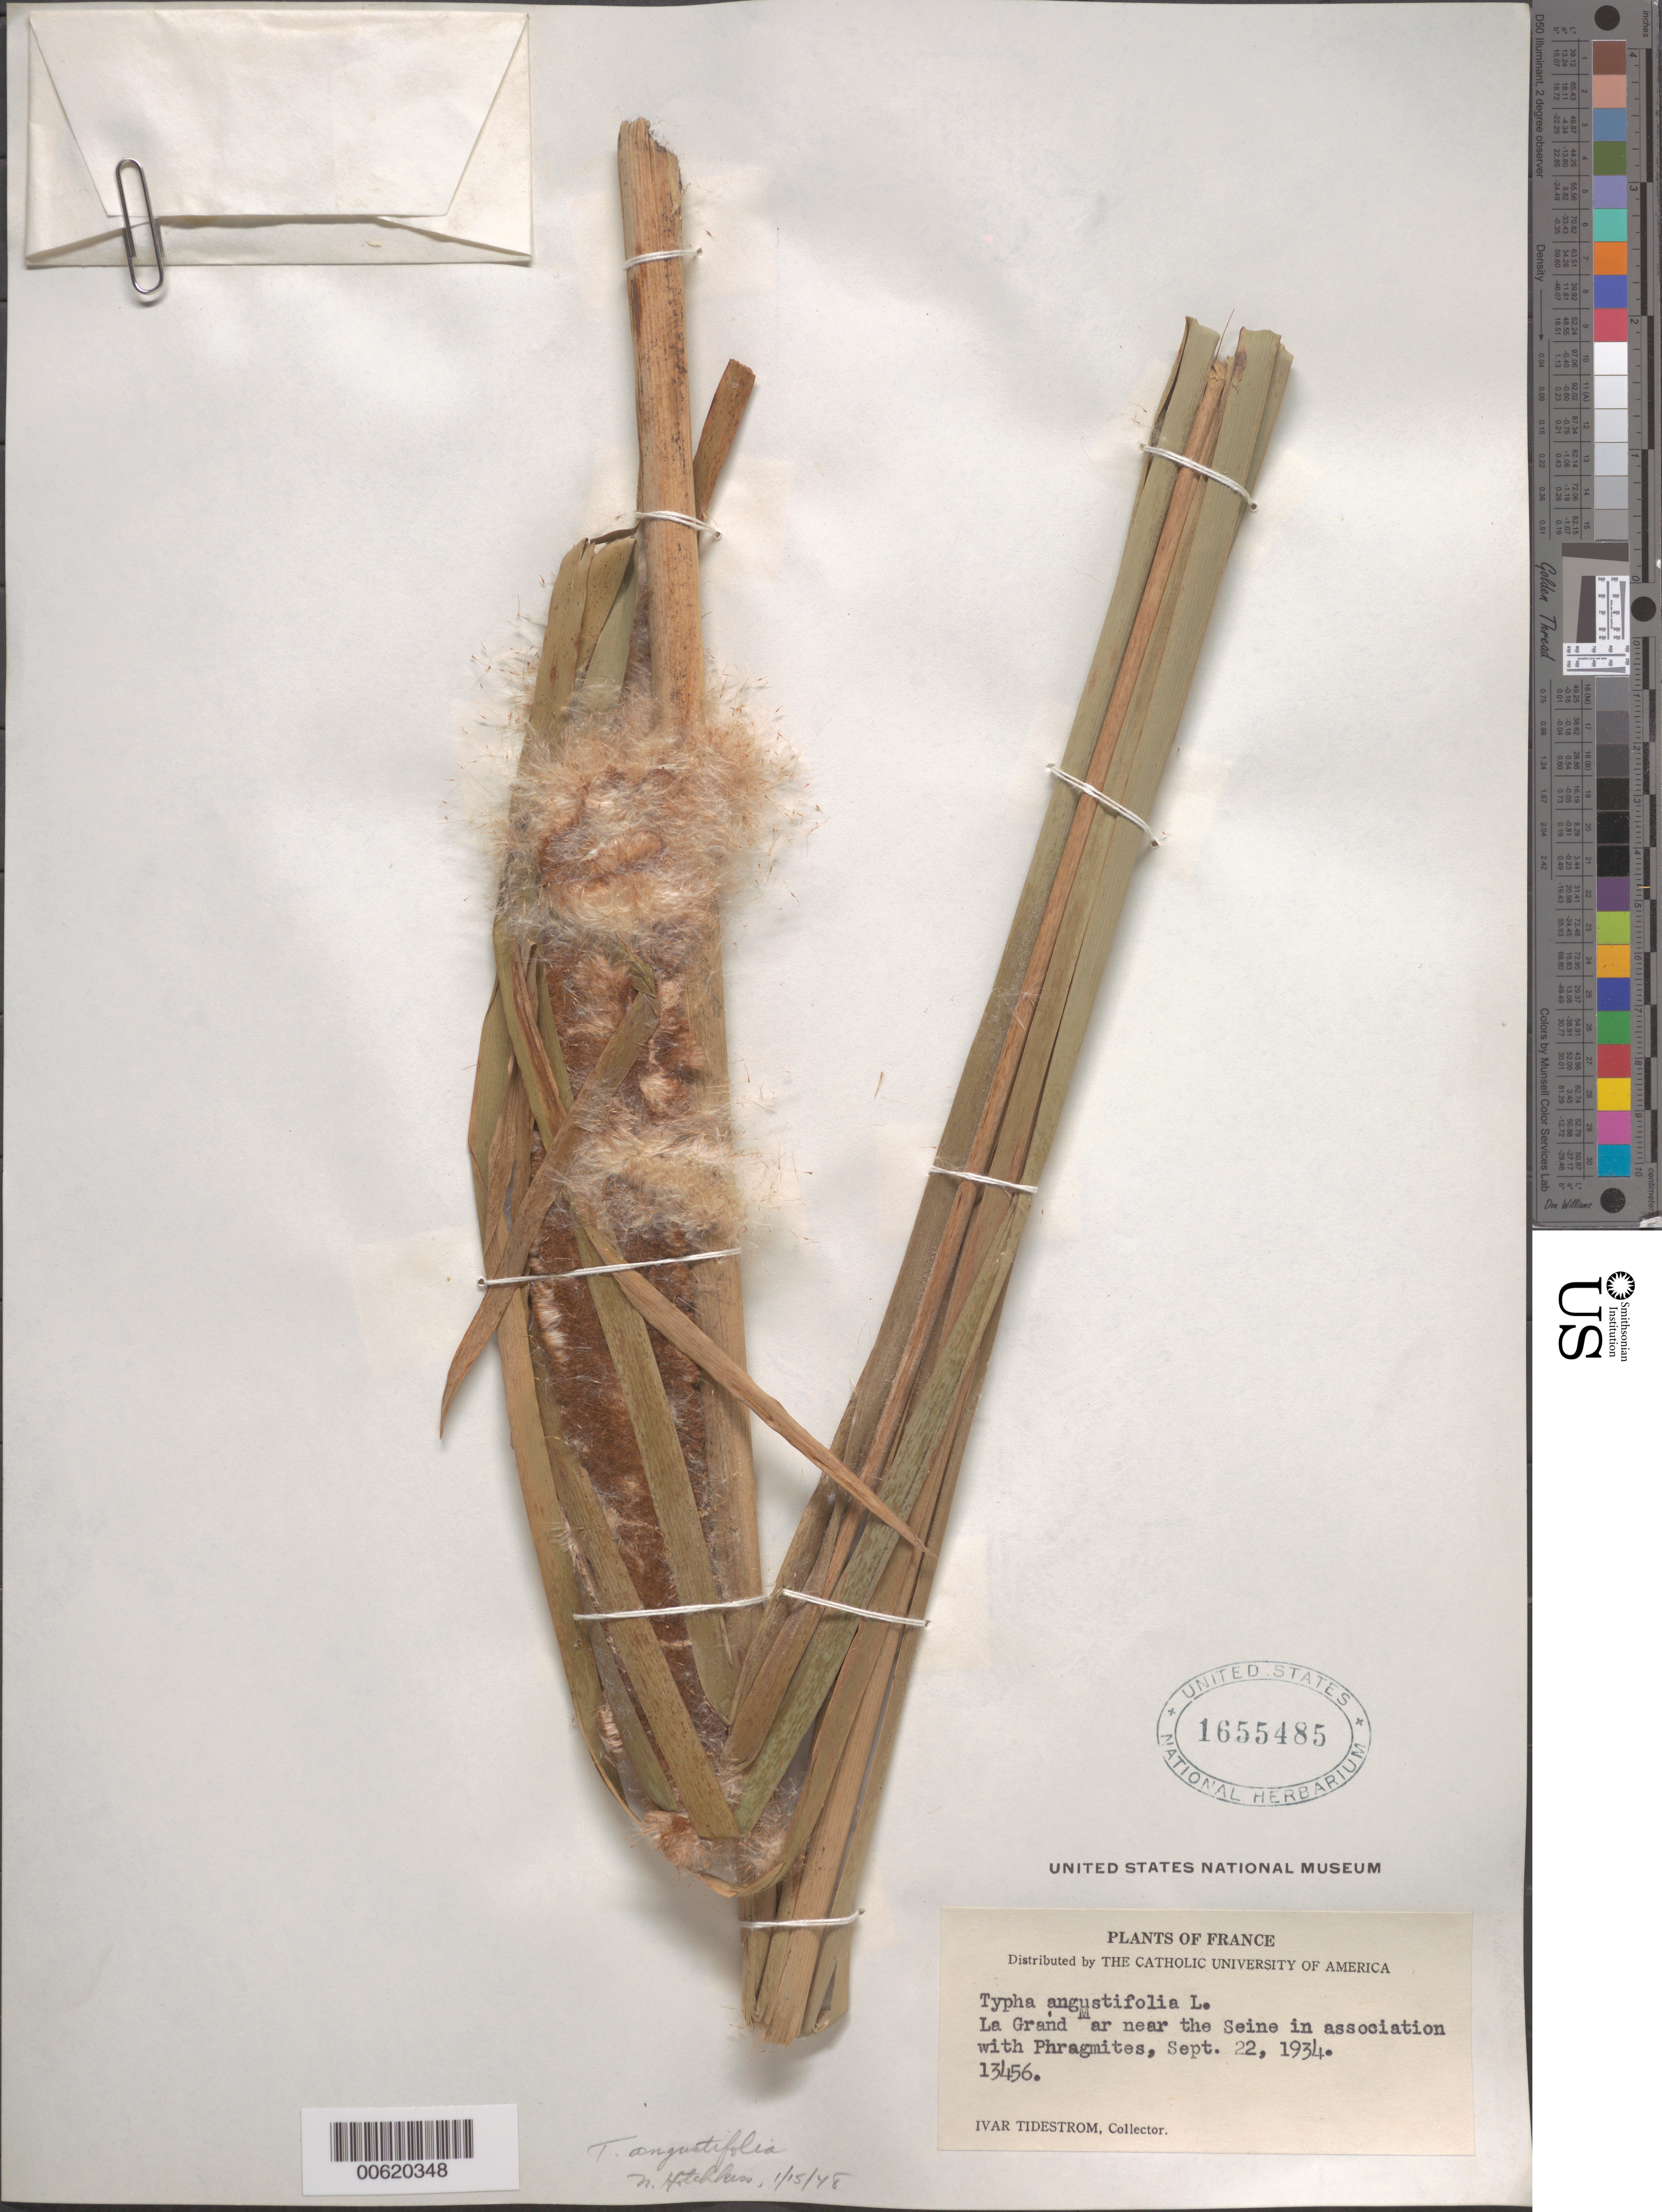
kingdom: Plantae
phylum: Tracheophyta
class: Liliopsida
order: Poales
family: Typhaceae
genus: Typha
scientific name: Typha angustifolia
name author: L.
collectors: I. F. Tidestrom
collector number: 13456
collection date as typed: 22 Sep 1934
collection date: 1934-09-22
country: France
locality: La Grand Mar near the Seine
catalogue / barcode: US 1655485